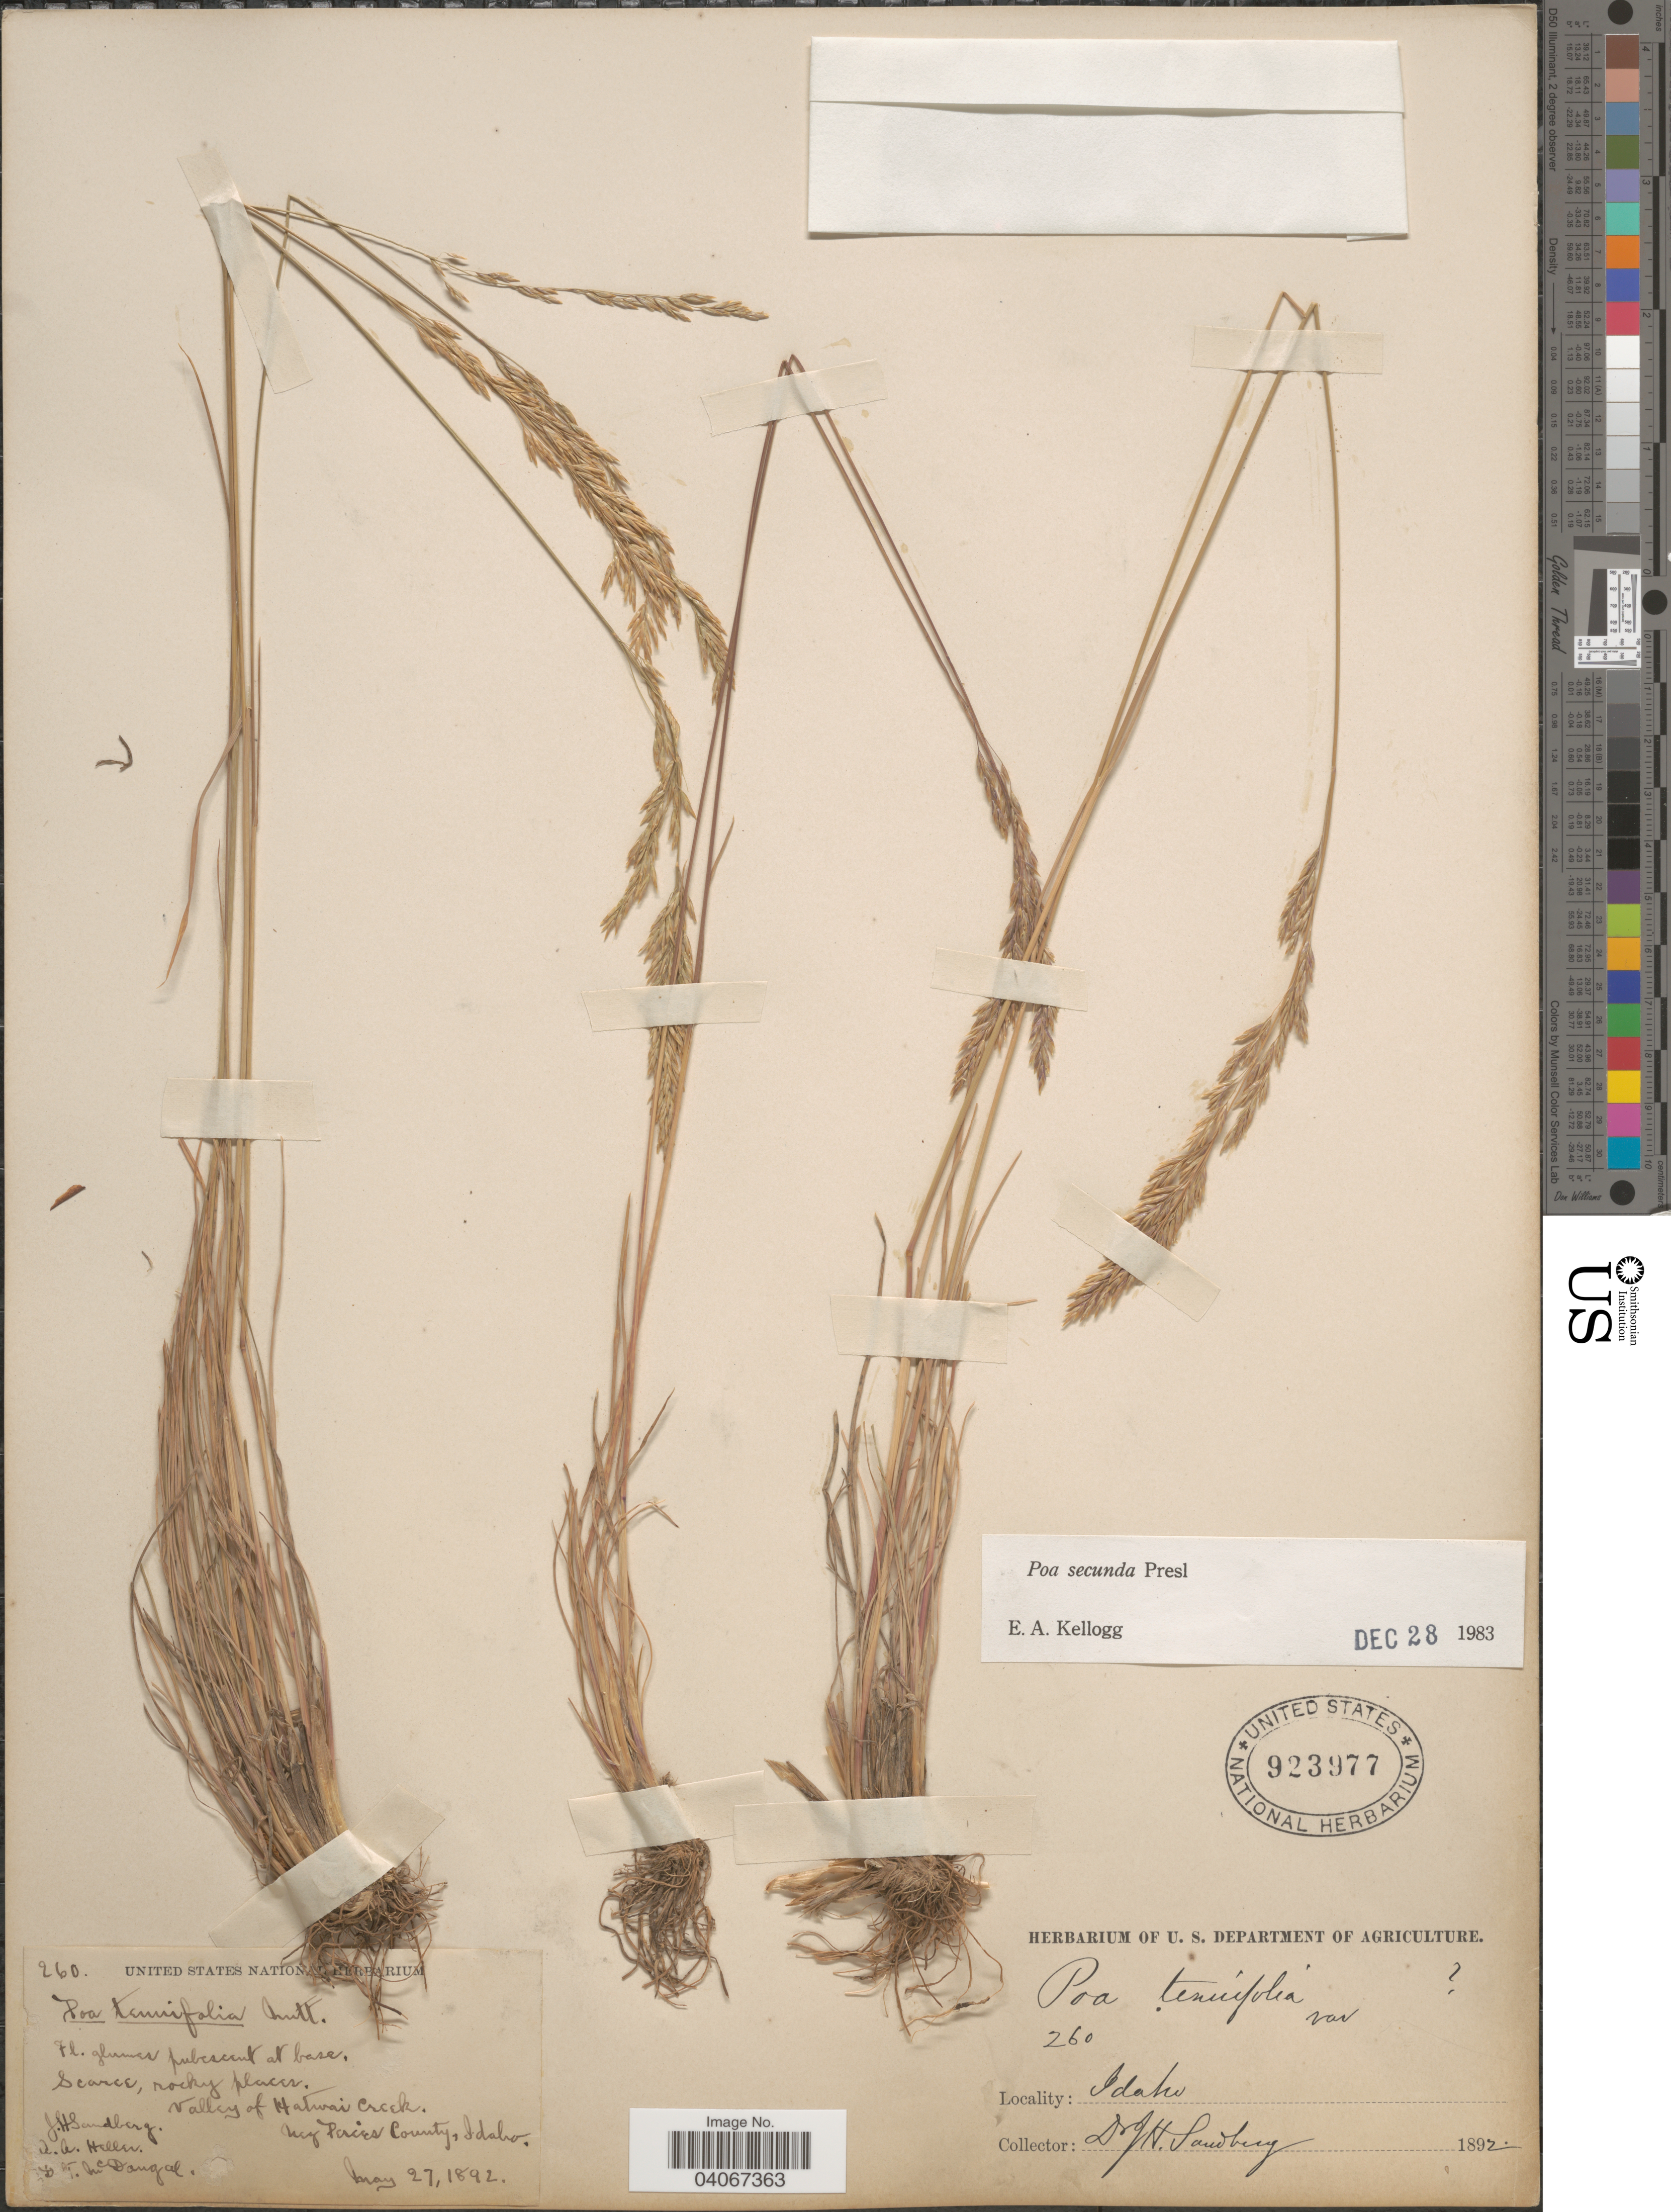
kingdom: Plantae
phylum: Tracheophyta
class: Liliopsida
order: Poales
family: Poaceae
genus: Poa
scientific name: Poa secunda subsp. secunda var. secunda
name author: J. Presl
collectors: J. H. Sandberg, A. A. Heller & D. McDougal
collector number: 260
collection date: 1892-05-27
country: United States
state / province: Idaho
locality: Valley of Hatwai Creek. Nez Perces County.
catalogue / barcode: US 923977